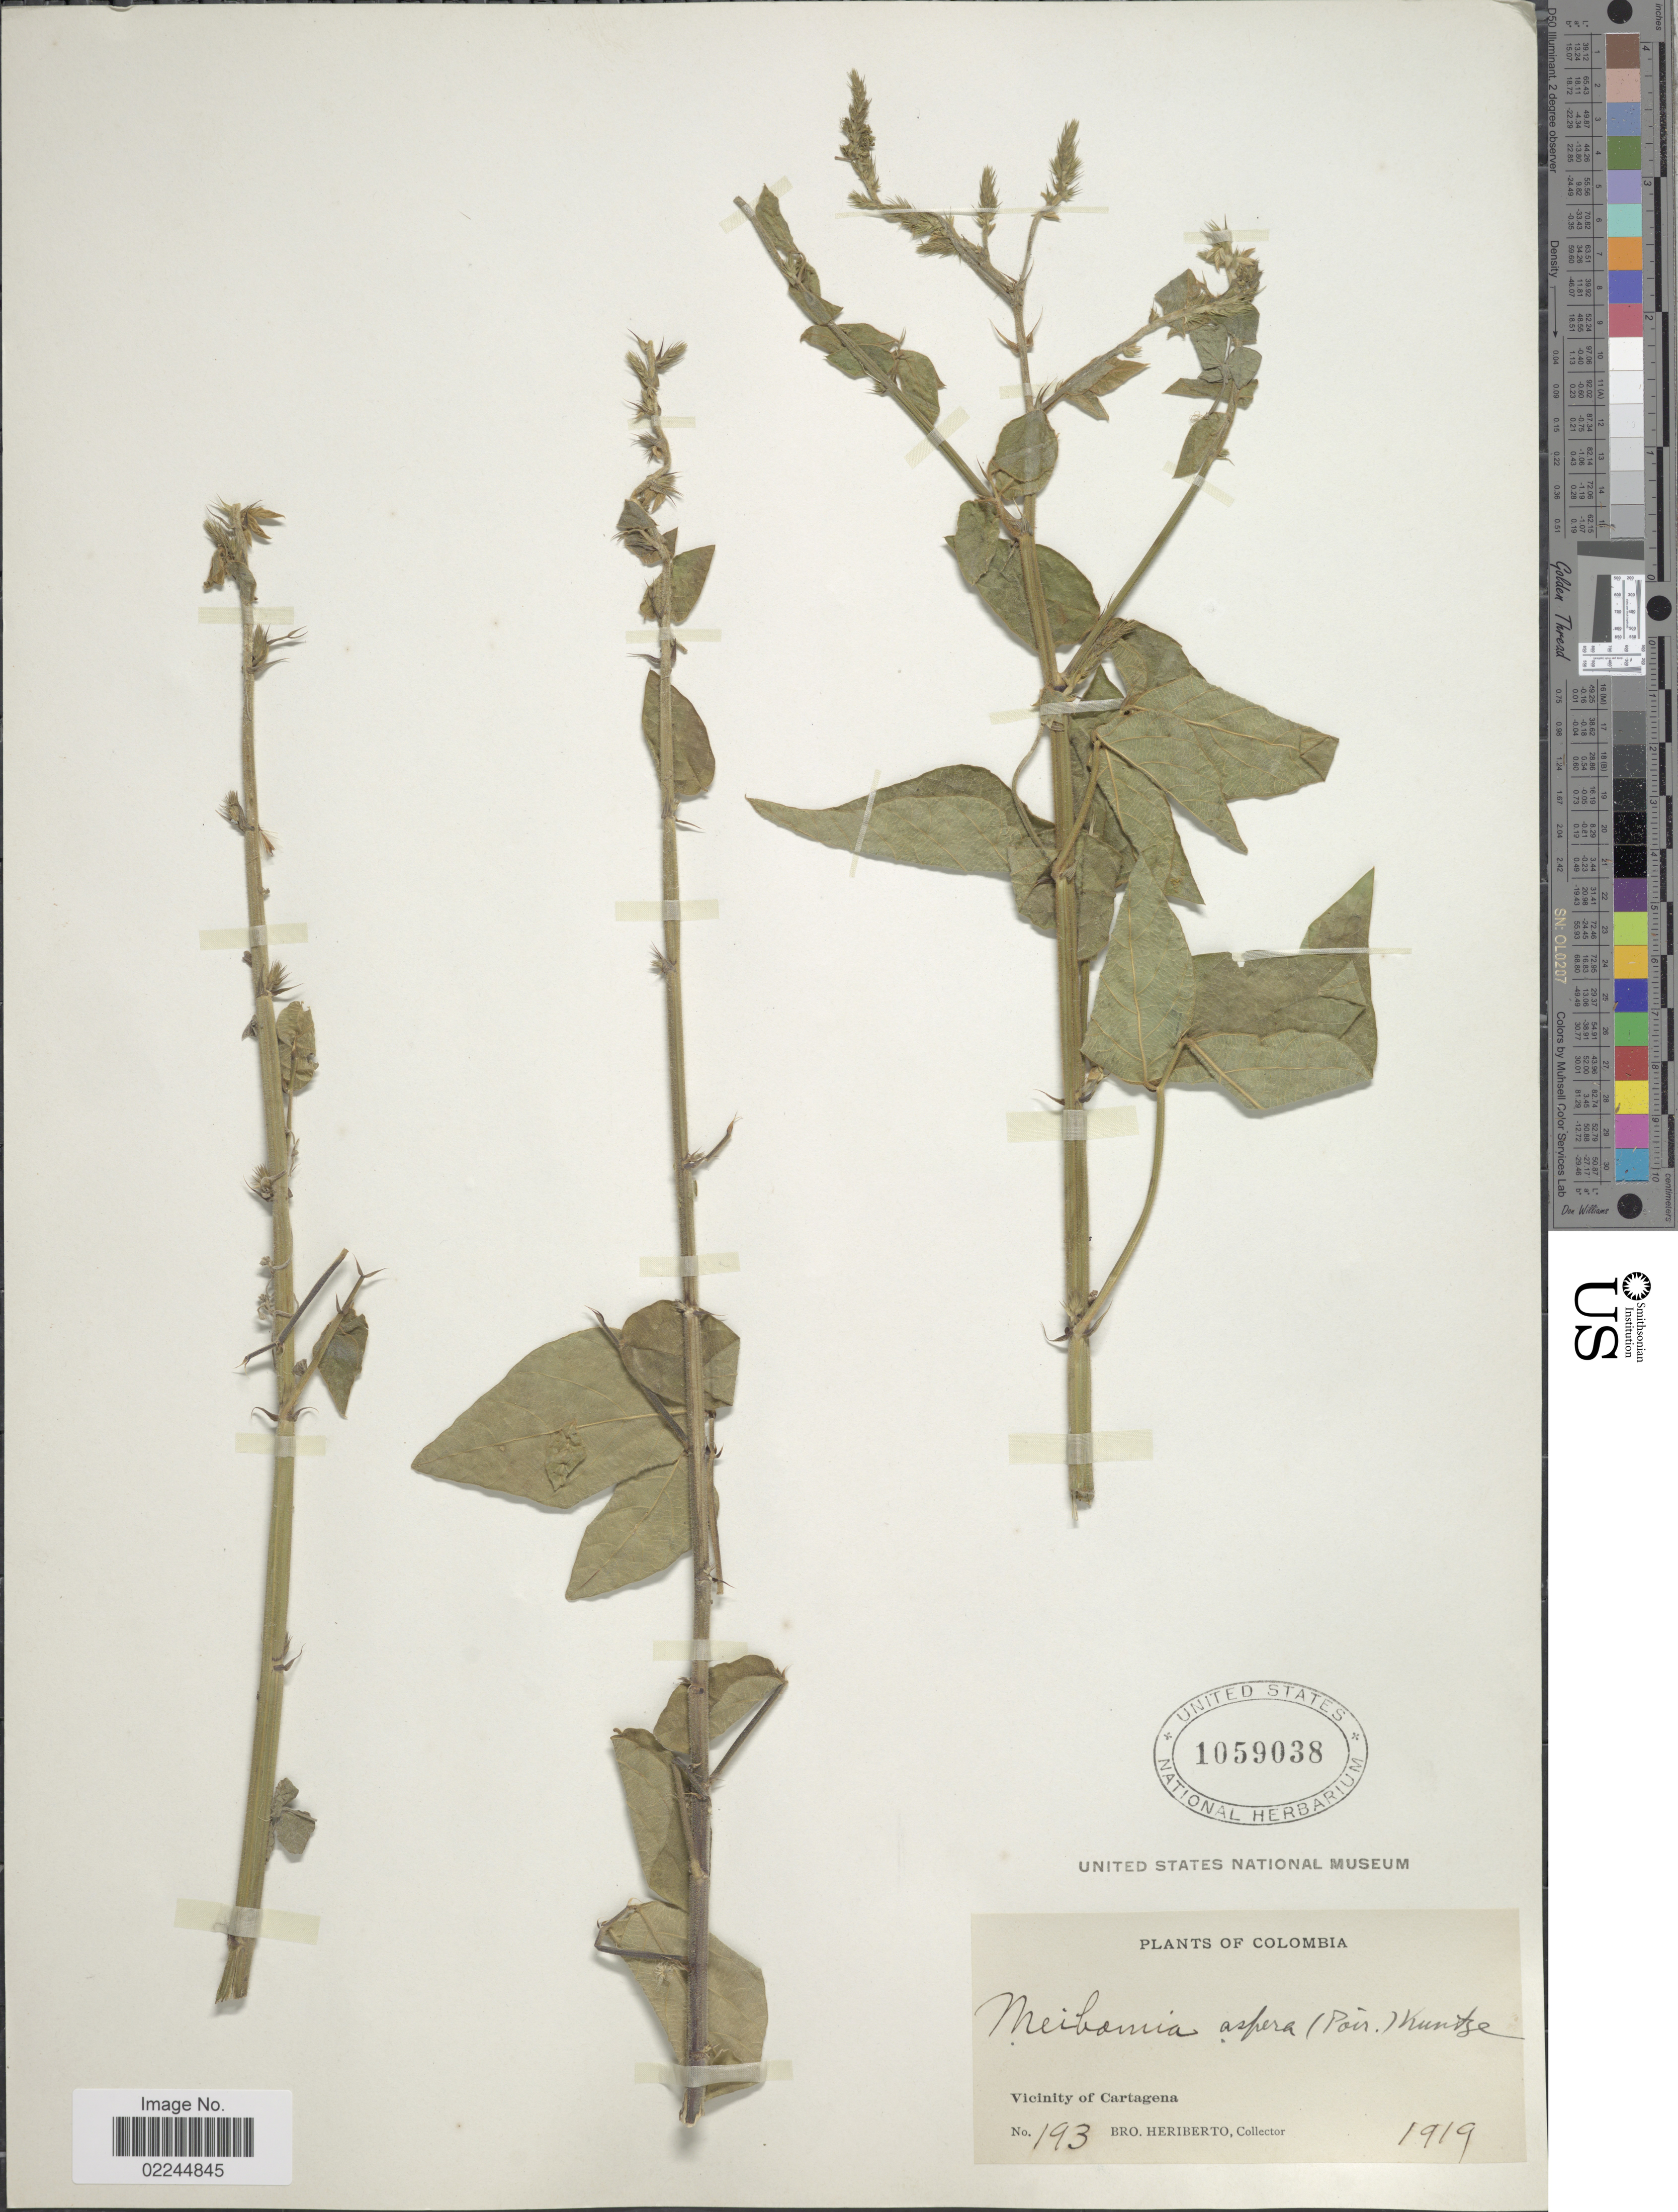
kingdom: Plantae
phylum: Tracheophyta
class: Magnoliopsida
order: Fabales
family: Fabaceae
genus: Desmodium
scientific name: Desmodium distortum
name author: (Aubl.) J.F. Macbr.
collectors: B. Heriberto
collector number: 193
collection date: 1919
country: Colombia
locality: Vicinity of Cartagena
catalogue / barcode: US 1059038